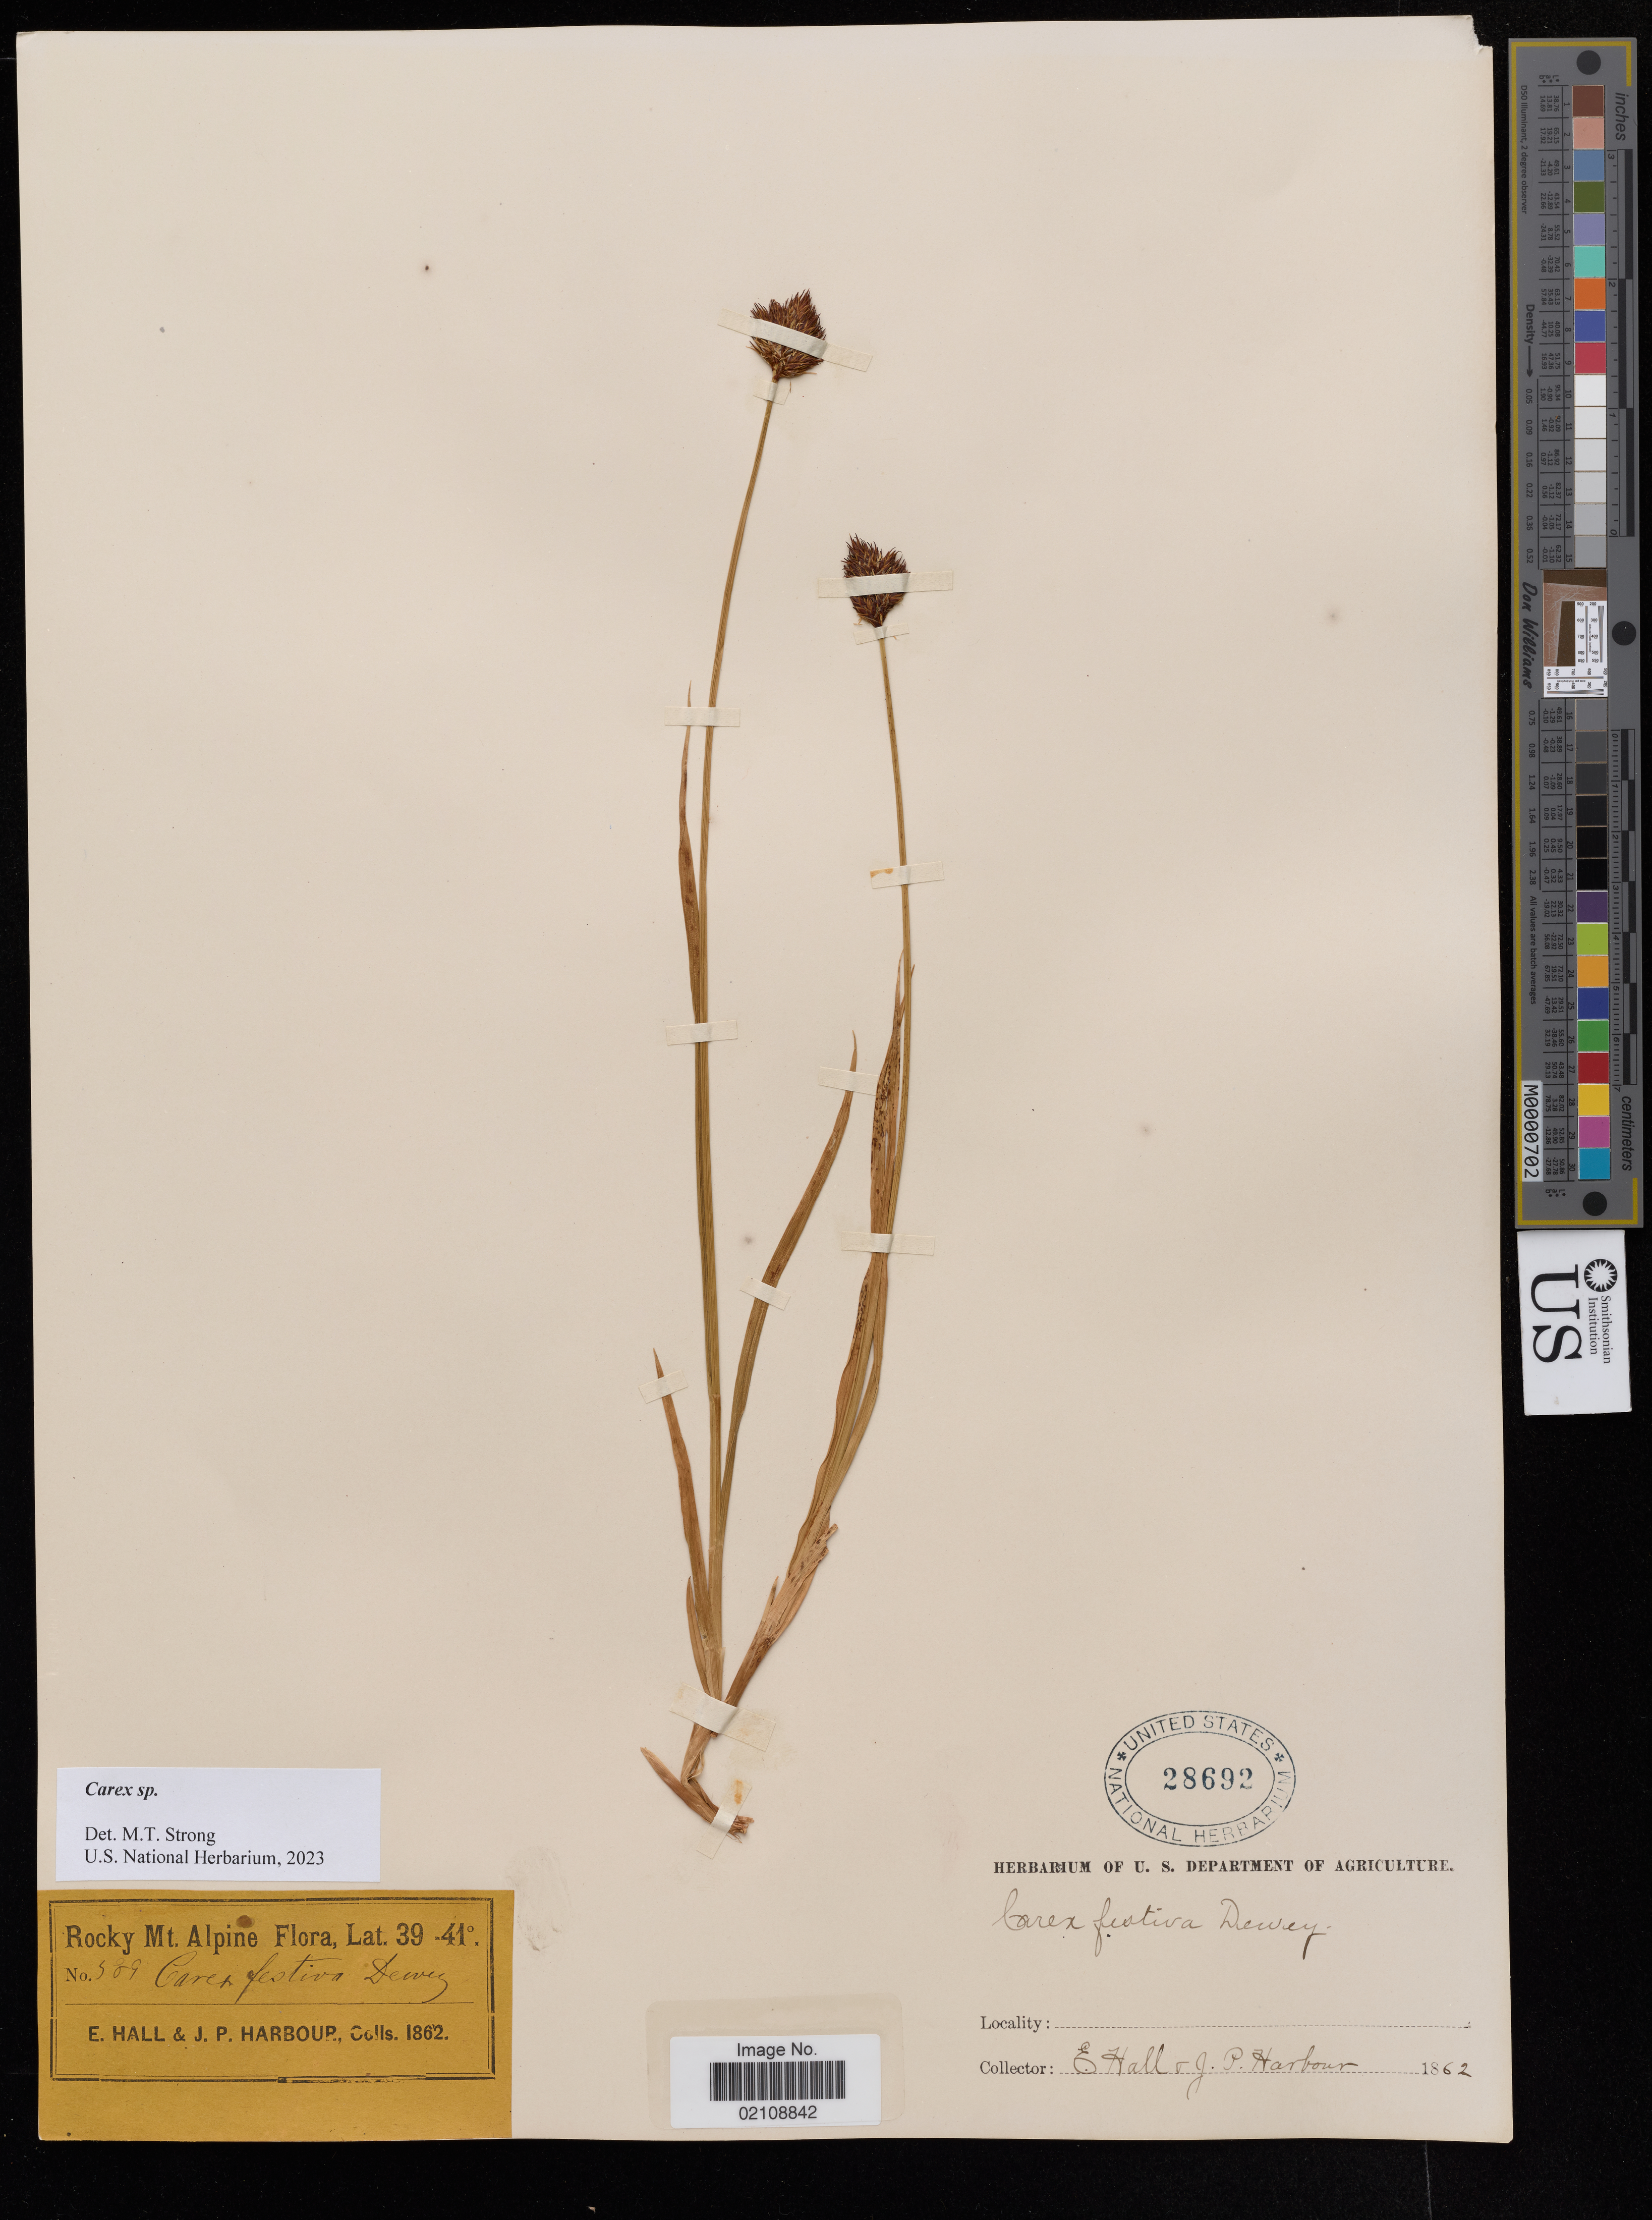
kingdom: Plantae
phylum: Tracheophyta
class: Liliopsida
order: Poales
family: Cyperaceae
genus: Carex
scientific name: Carex sp.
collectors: E. Hall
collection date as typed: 1862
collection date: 1862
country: United States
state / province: Colorado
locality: Rocky Mtns.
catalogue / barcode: US 28692